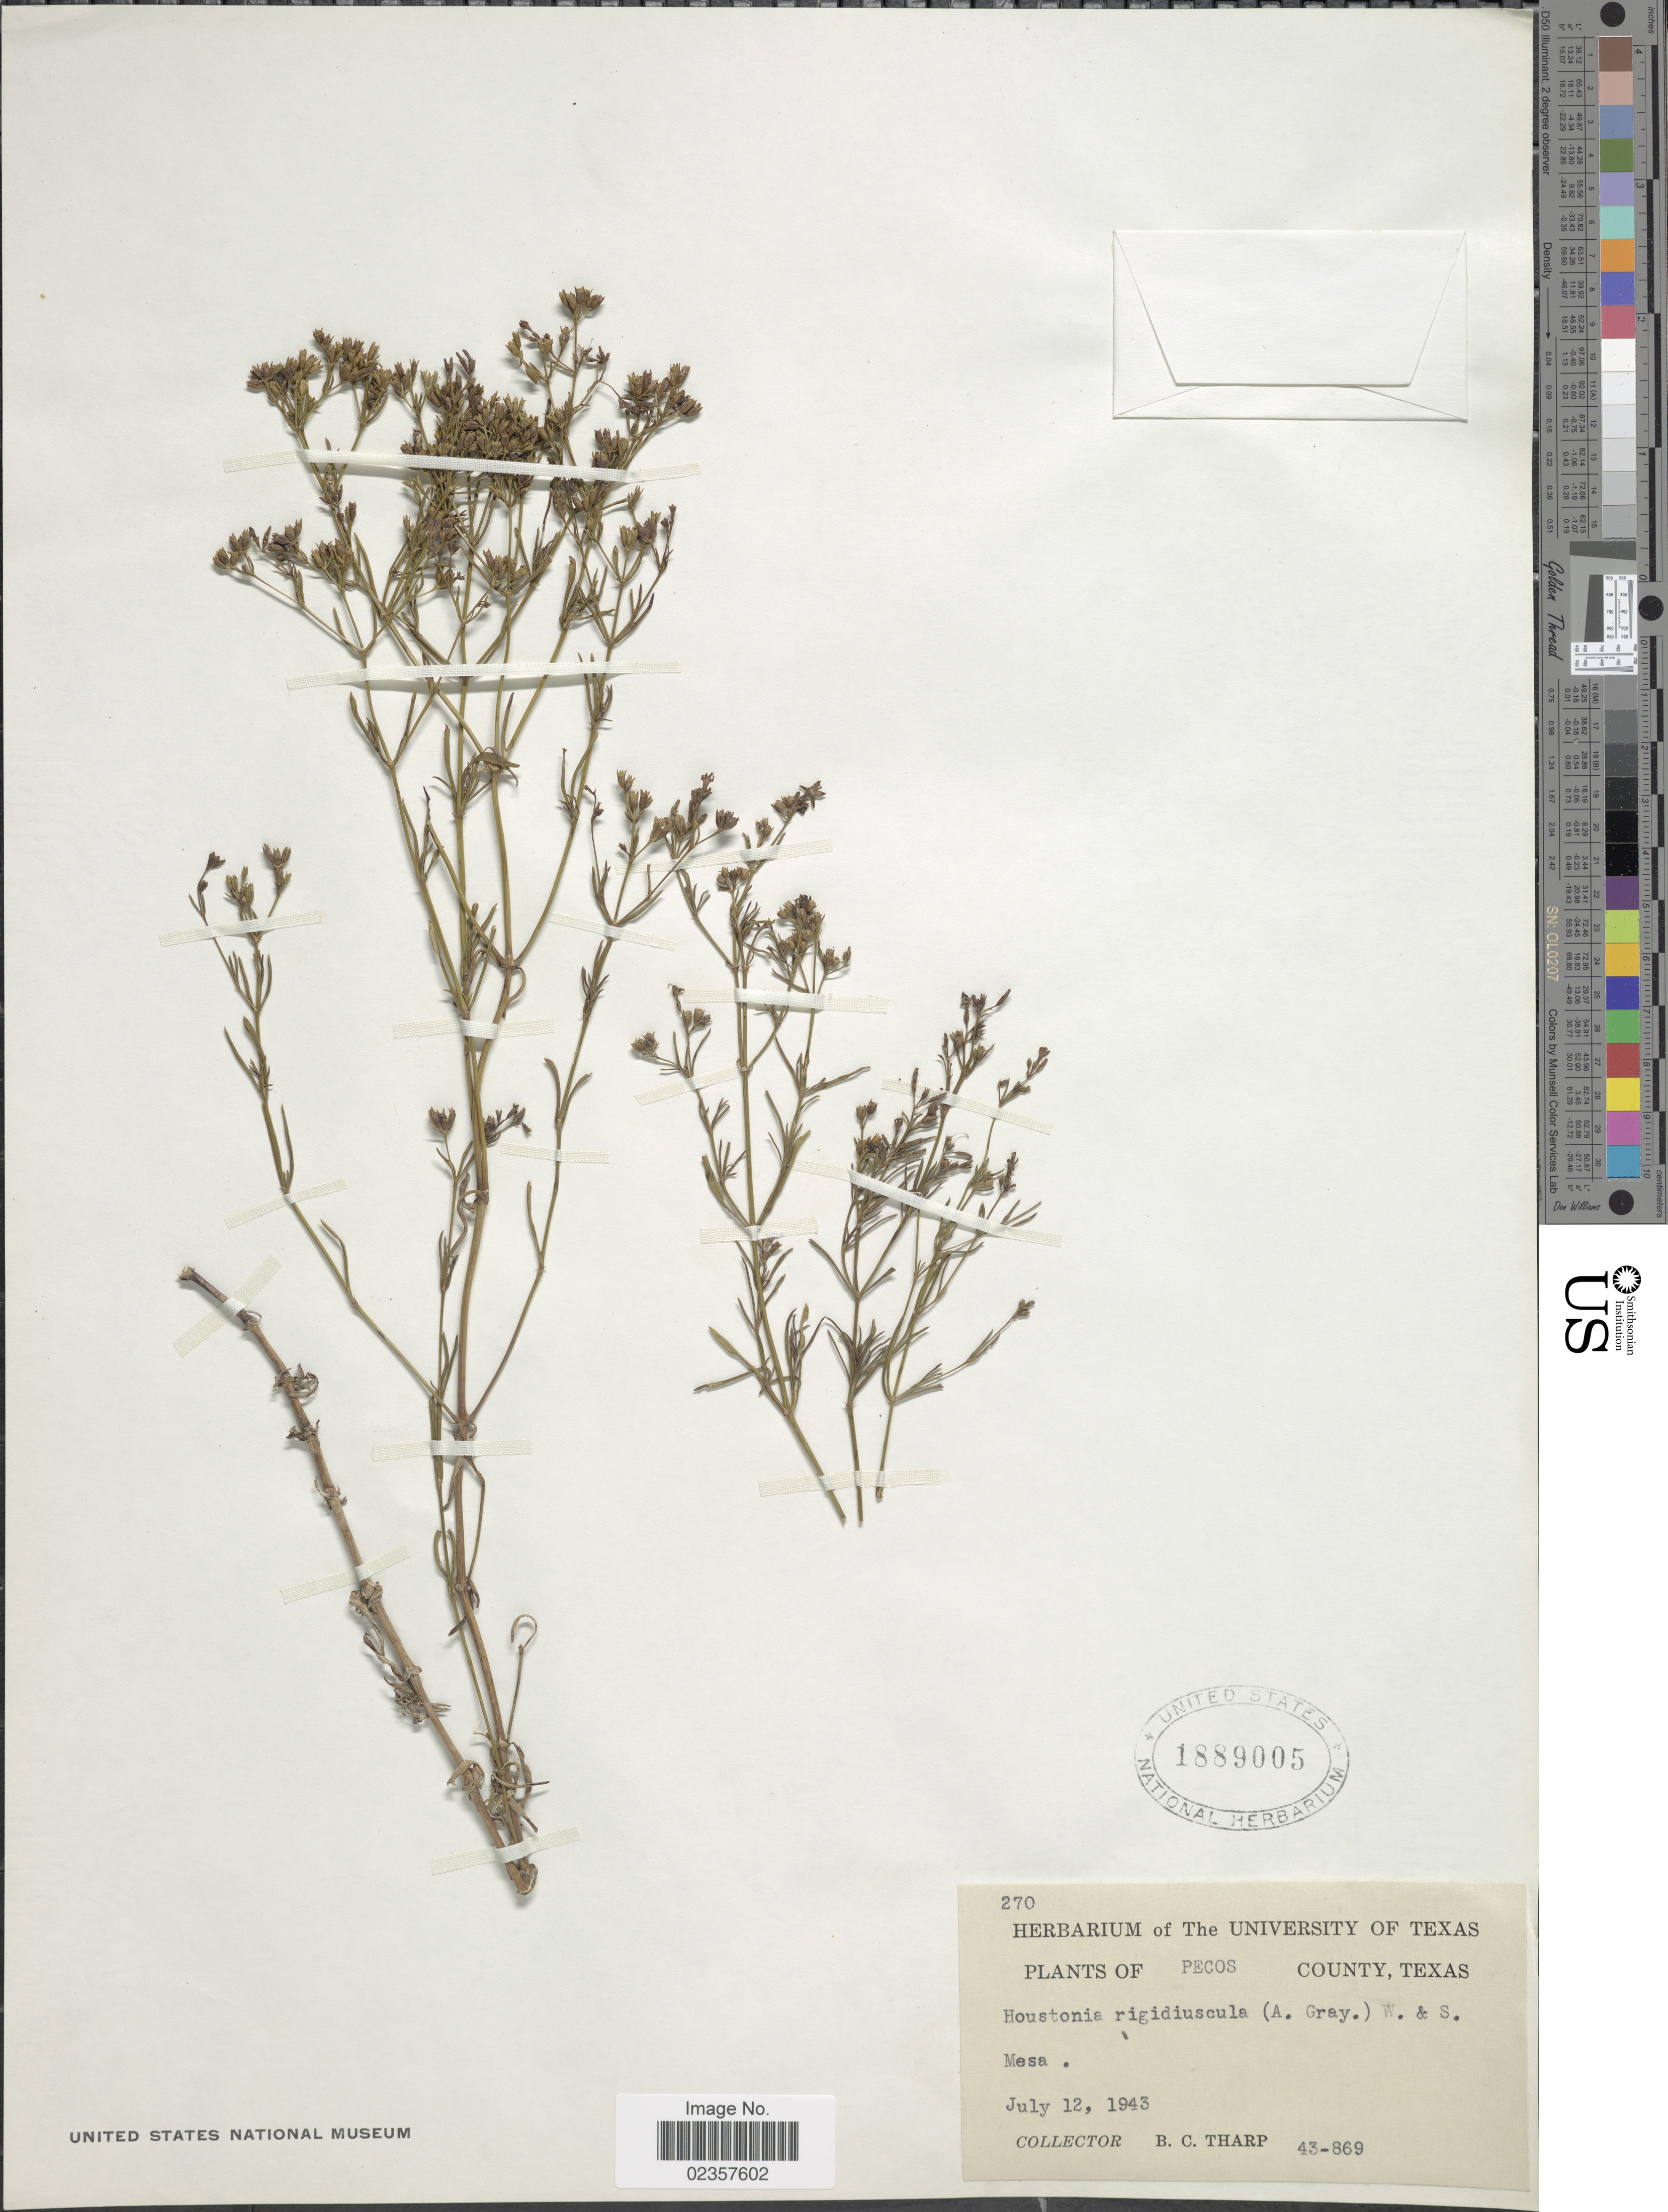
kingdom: Plantae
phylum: Tracheophyta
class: Magnoliopsida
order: Gentianales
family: Rubiaceae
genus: Houstonia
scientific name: Houstonia nigricans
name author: (Lam.) Fernald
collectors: B. C. Tharp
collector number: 43-869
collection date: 1943-07-12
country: United States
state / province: Texas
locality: Pecos County, Mesa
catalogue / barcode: US 1889005